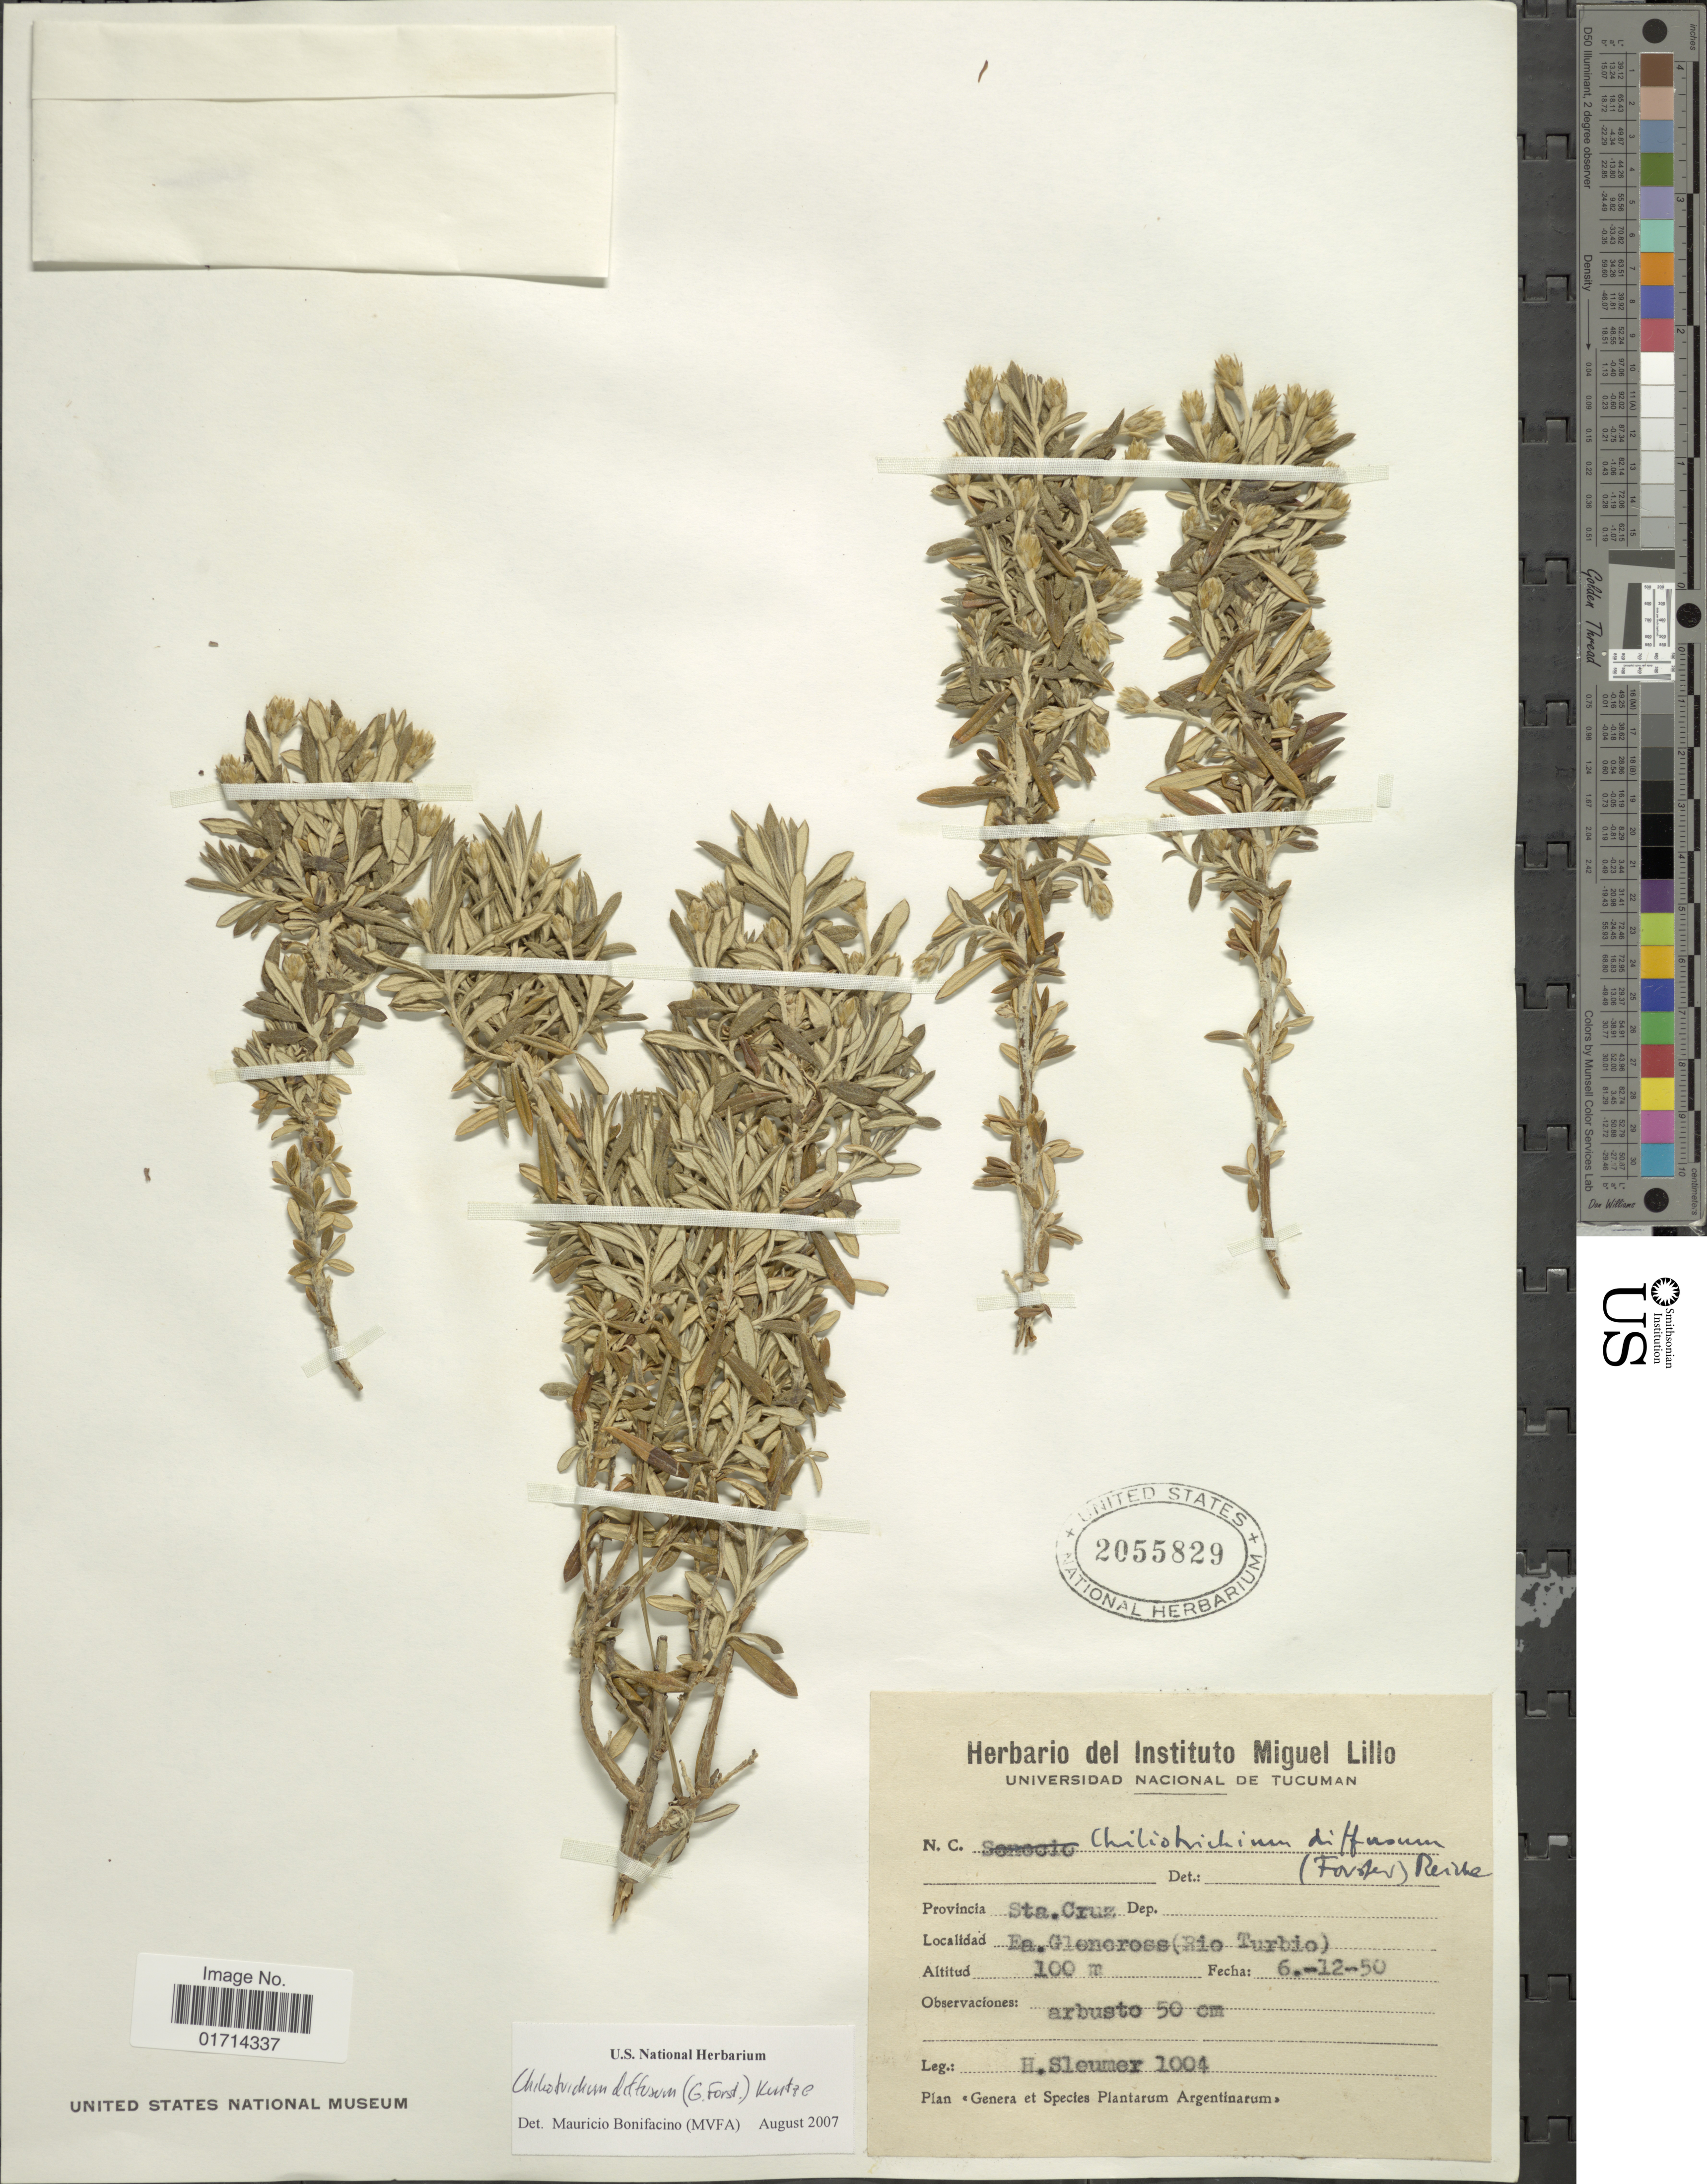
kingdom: Plantae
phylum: Tracheophyta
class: Magnoliopsida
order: Asterales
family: Asteraceae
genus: Chiliotrichum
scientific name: Chiliotrichum diffusum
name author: (G. Forst.) Kuntze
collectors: H. O. Sleumer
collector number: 1004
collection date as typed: Transcribed d/m/y: 6/12/50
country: Argentina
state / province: Santa Cruz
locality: Ea. Gleneross (Rio Turbio)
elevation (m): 100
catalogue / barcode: US 2055829